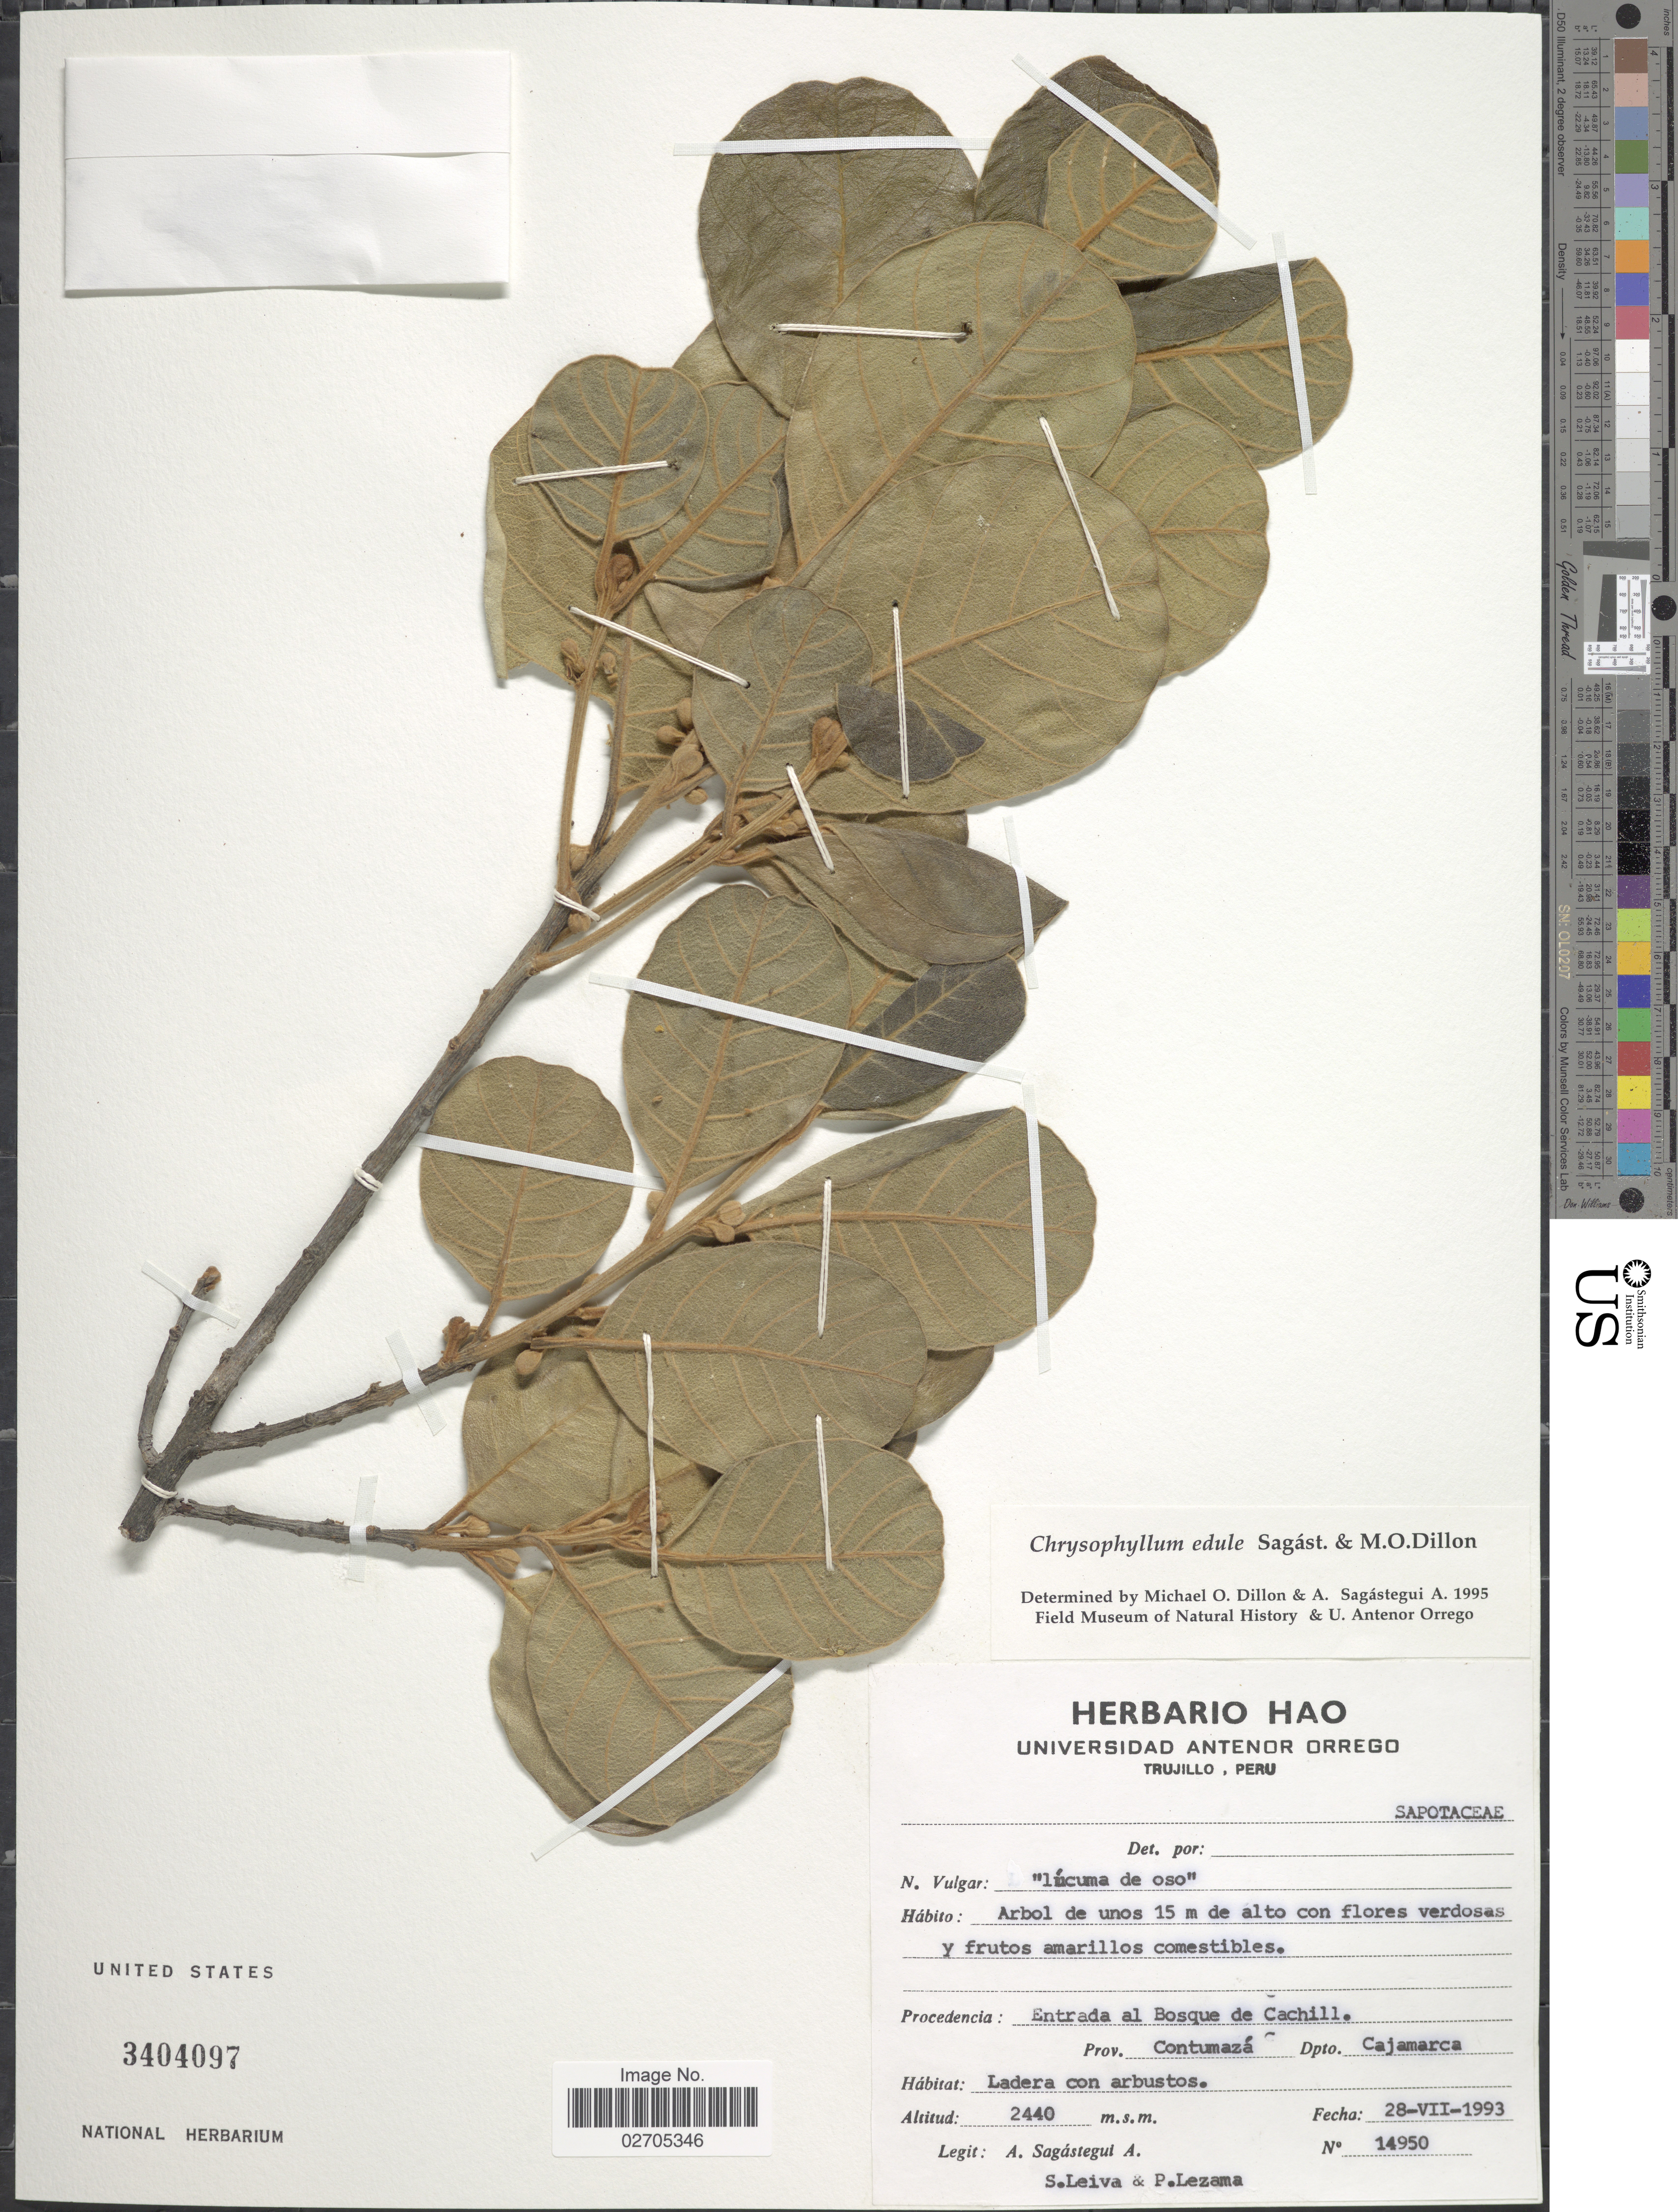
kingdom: Plantae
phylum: Tracheophyta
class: Magnoliopsida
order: Ericales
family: Sapotaceae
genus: Chrysophyllum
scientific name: Chrysophyllum edule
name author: Hoyle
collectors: A. Sagástegui A., S. Leiva & P. Lezama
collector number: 14950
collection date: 1993-07-28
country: Peru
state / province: Cajamarca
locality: Entrada al Bosque de Cachill, Prov. Contumaza.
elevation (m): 2440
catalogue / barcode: US 3404097